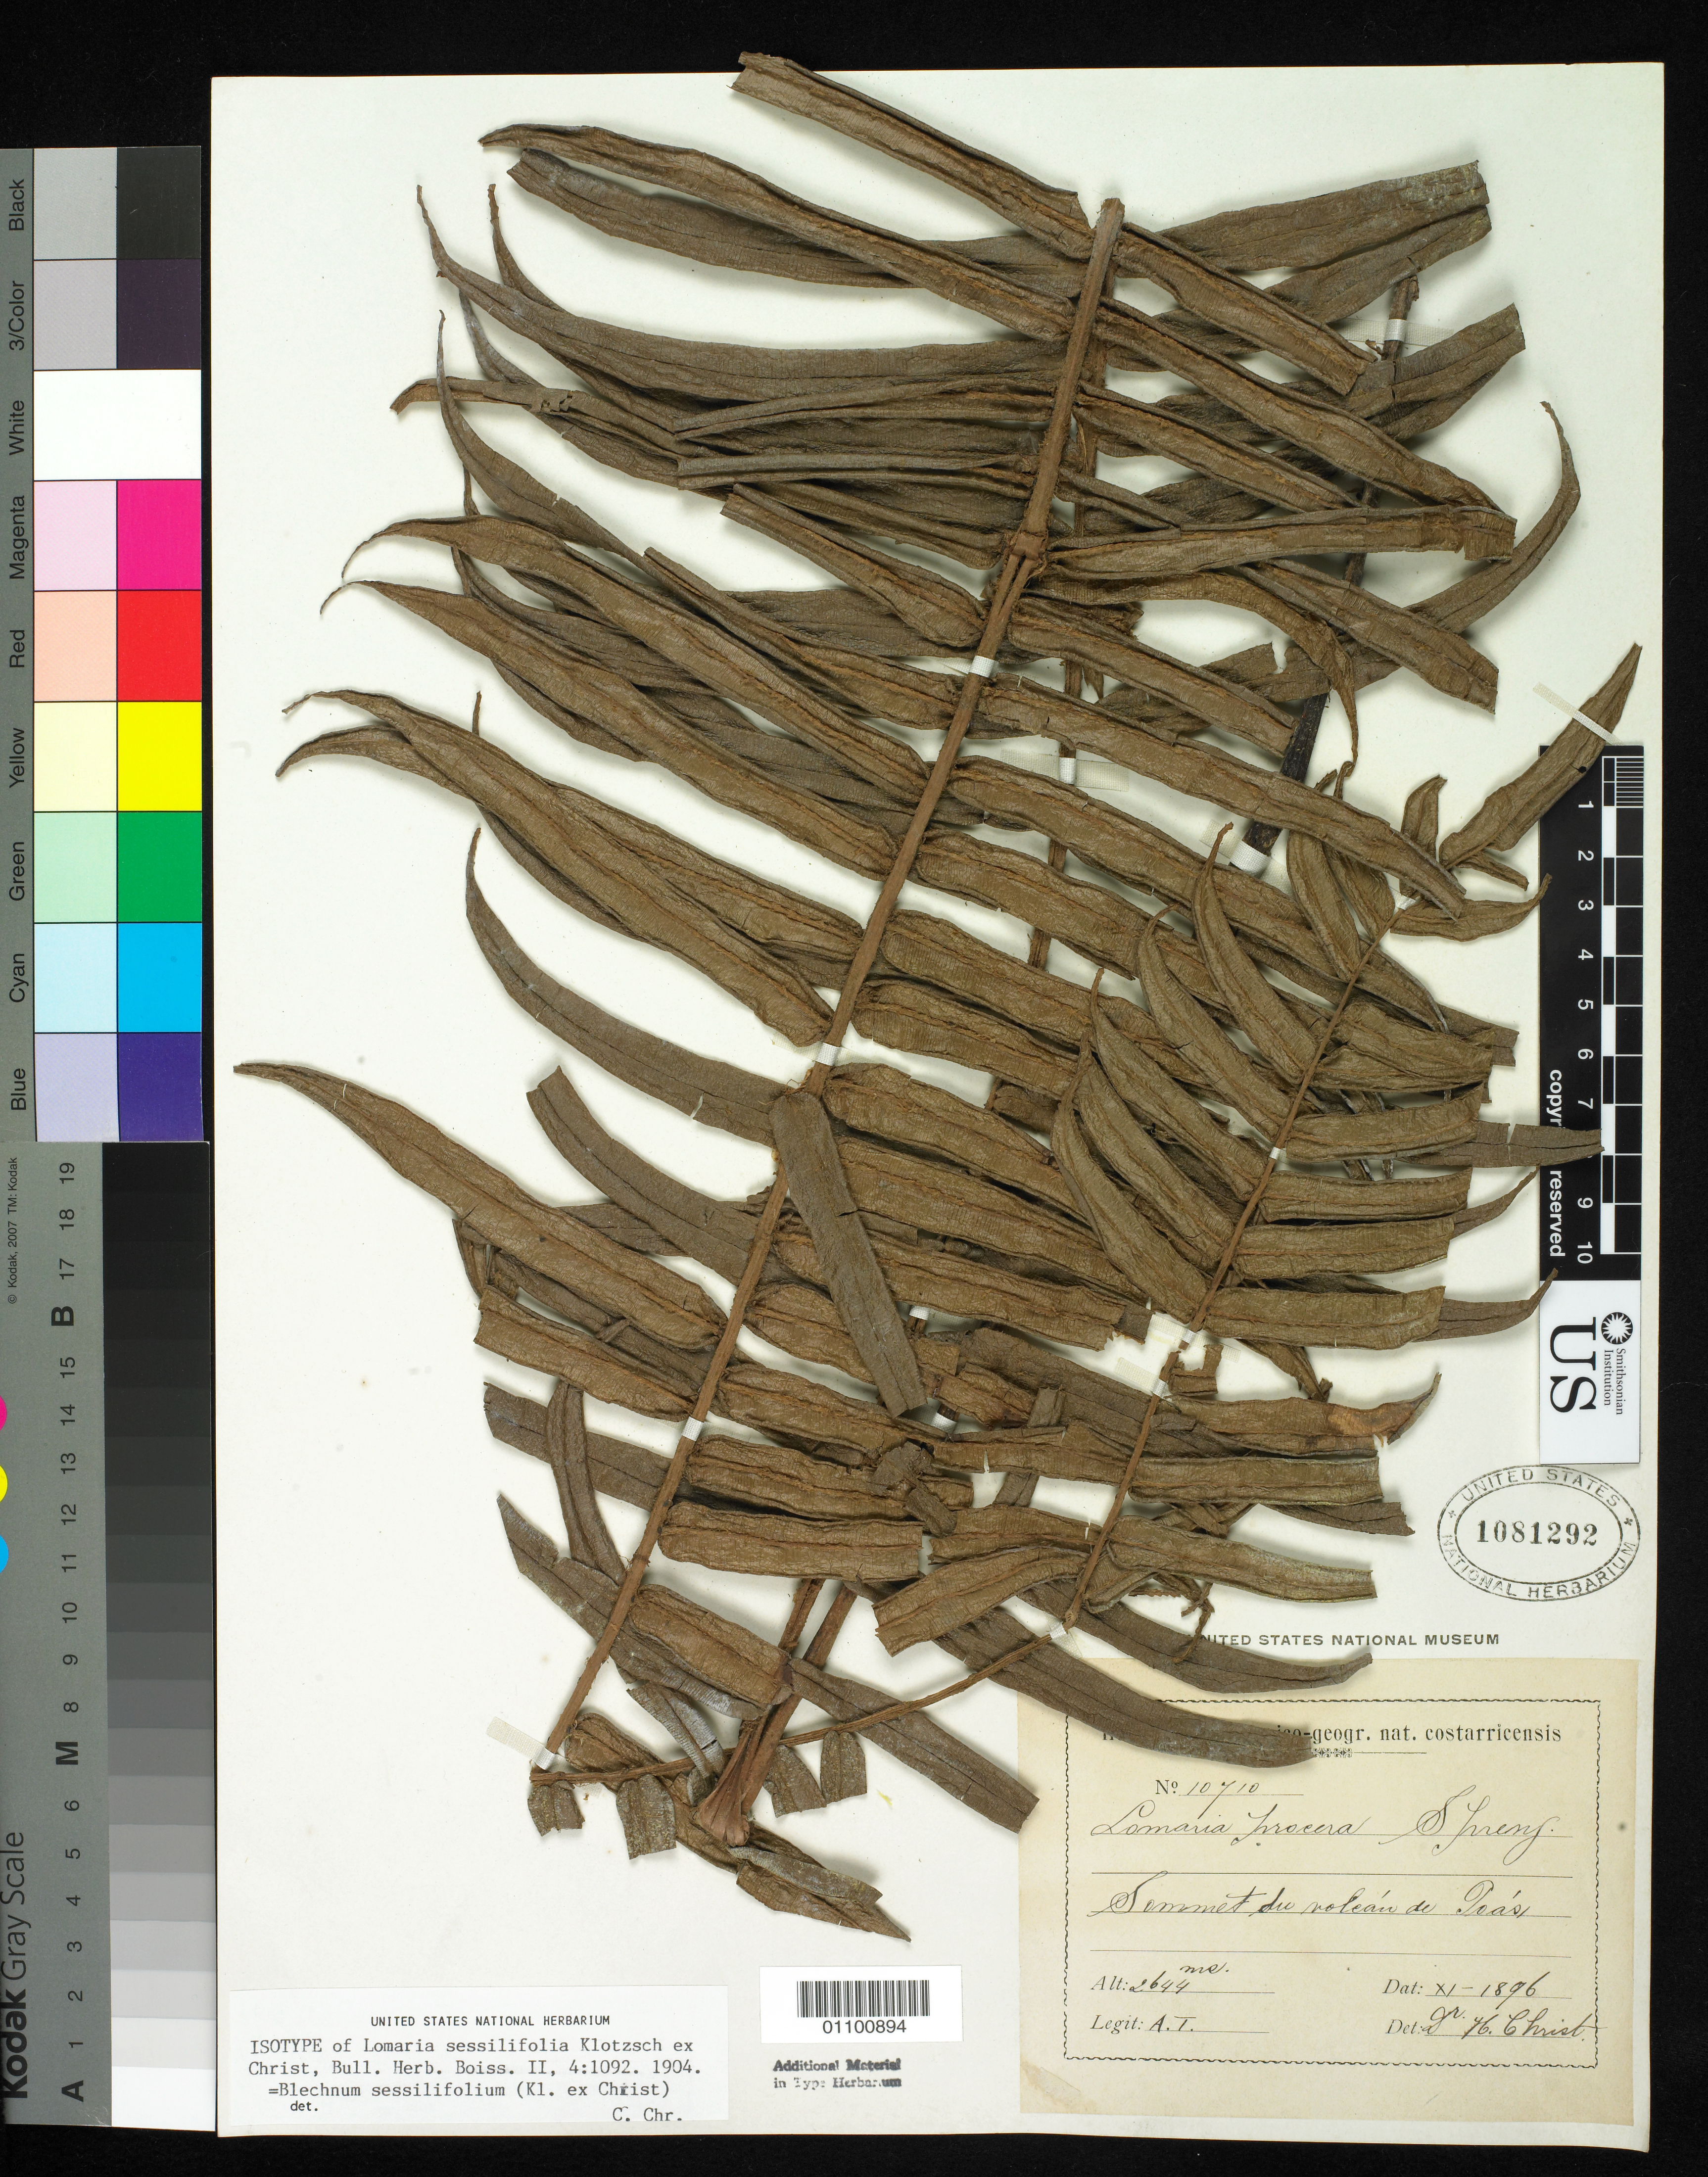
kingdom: Plantae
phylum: Tracheophyta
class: Polypodiopsida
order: Polypodiales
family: Blechnaceae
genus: Lomaria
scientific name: Lomaria sessilifolia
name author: Klotzsch ex Christ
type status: Isotype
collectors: A. Tonduz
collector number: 10710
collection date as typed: Nov 1896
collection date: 1896-11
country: Costa Rica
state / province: San José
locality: Sommet du Volcan de Poas.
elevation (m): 2644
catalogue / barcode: US 1081292